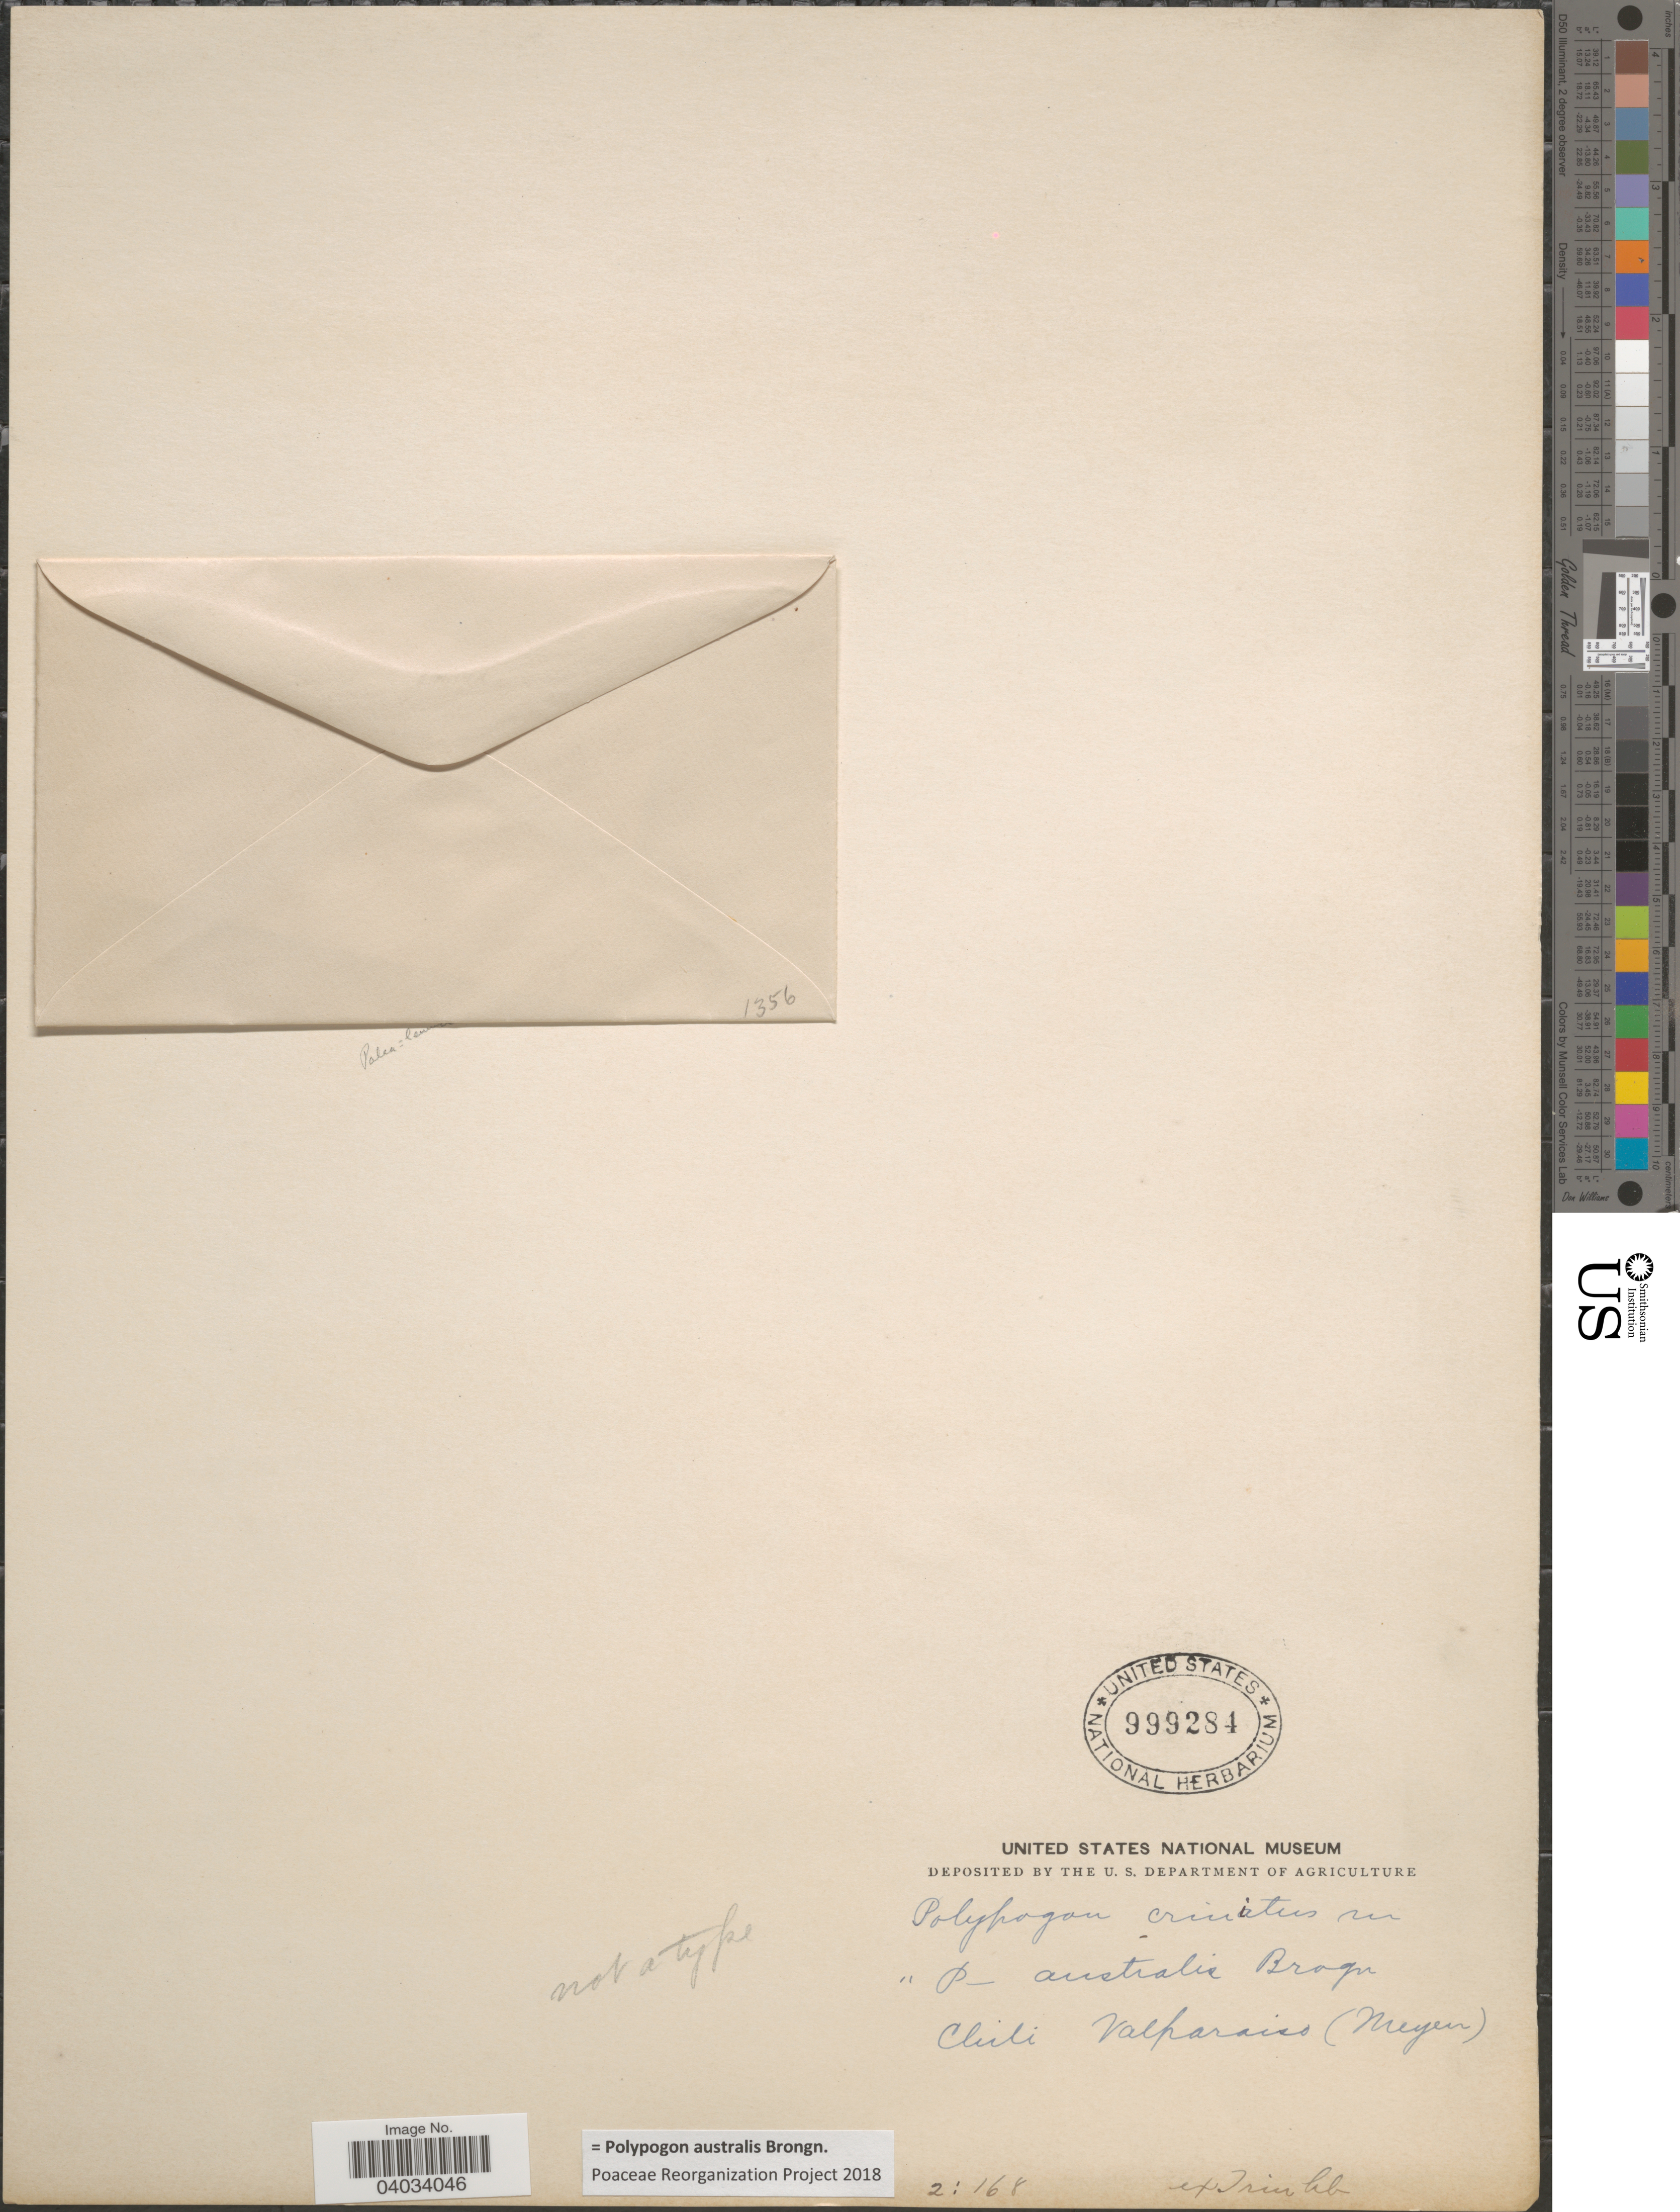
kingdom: Plantae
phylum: Tracheophyta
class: Liliopsida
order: Poales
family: Poaceae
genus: Polypogon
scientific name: Polypogon australis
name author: Brongn.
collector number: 2168 ?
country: Chile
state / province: Valparaíso (V)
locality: Meyen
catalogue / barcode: US 999284